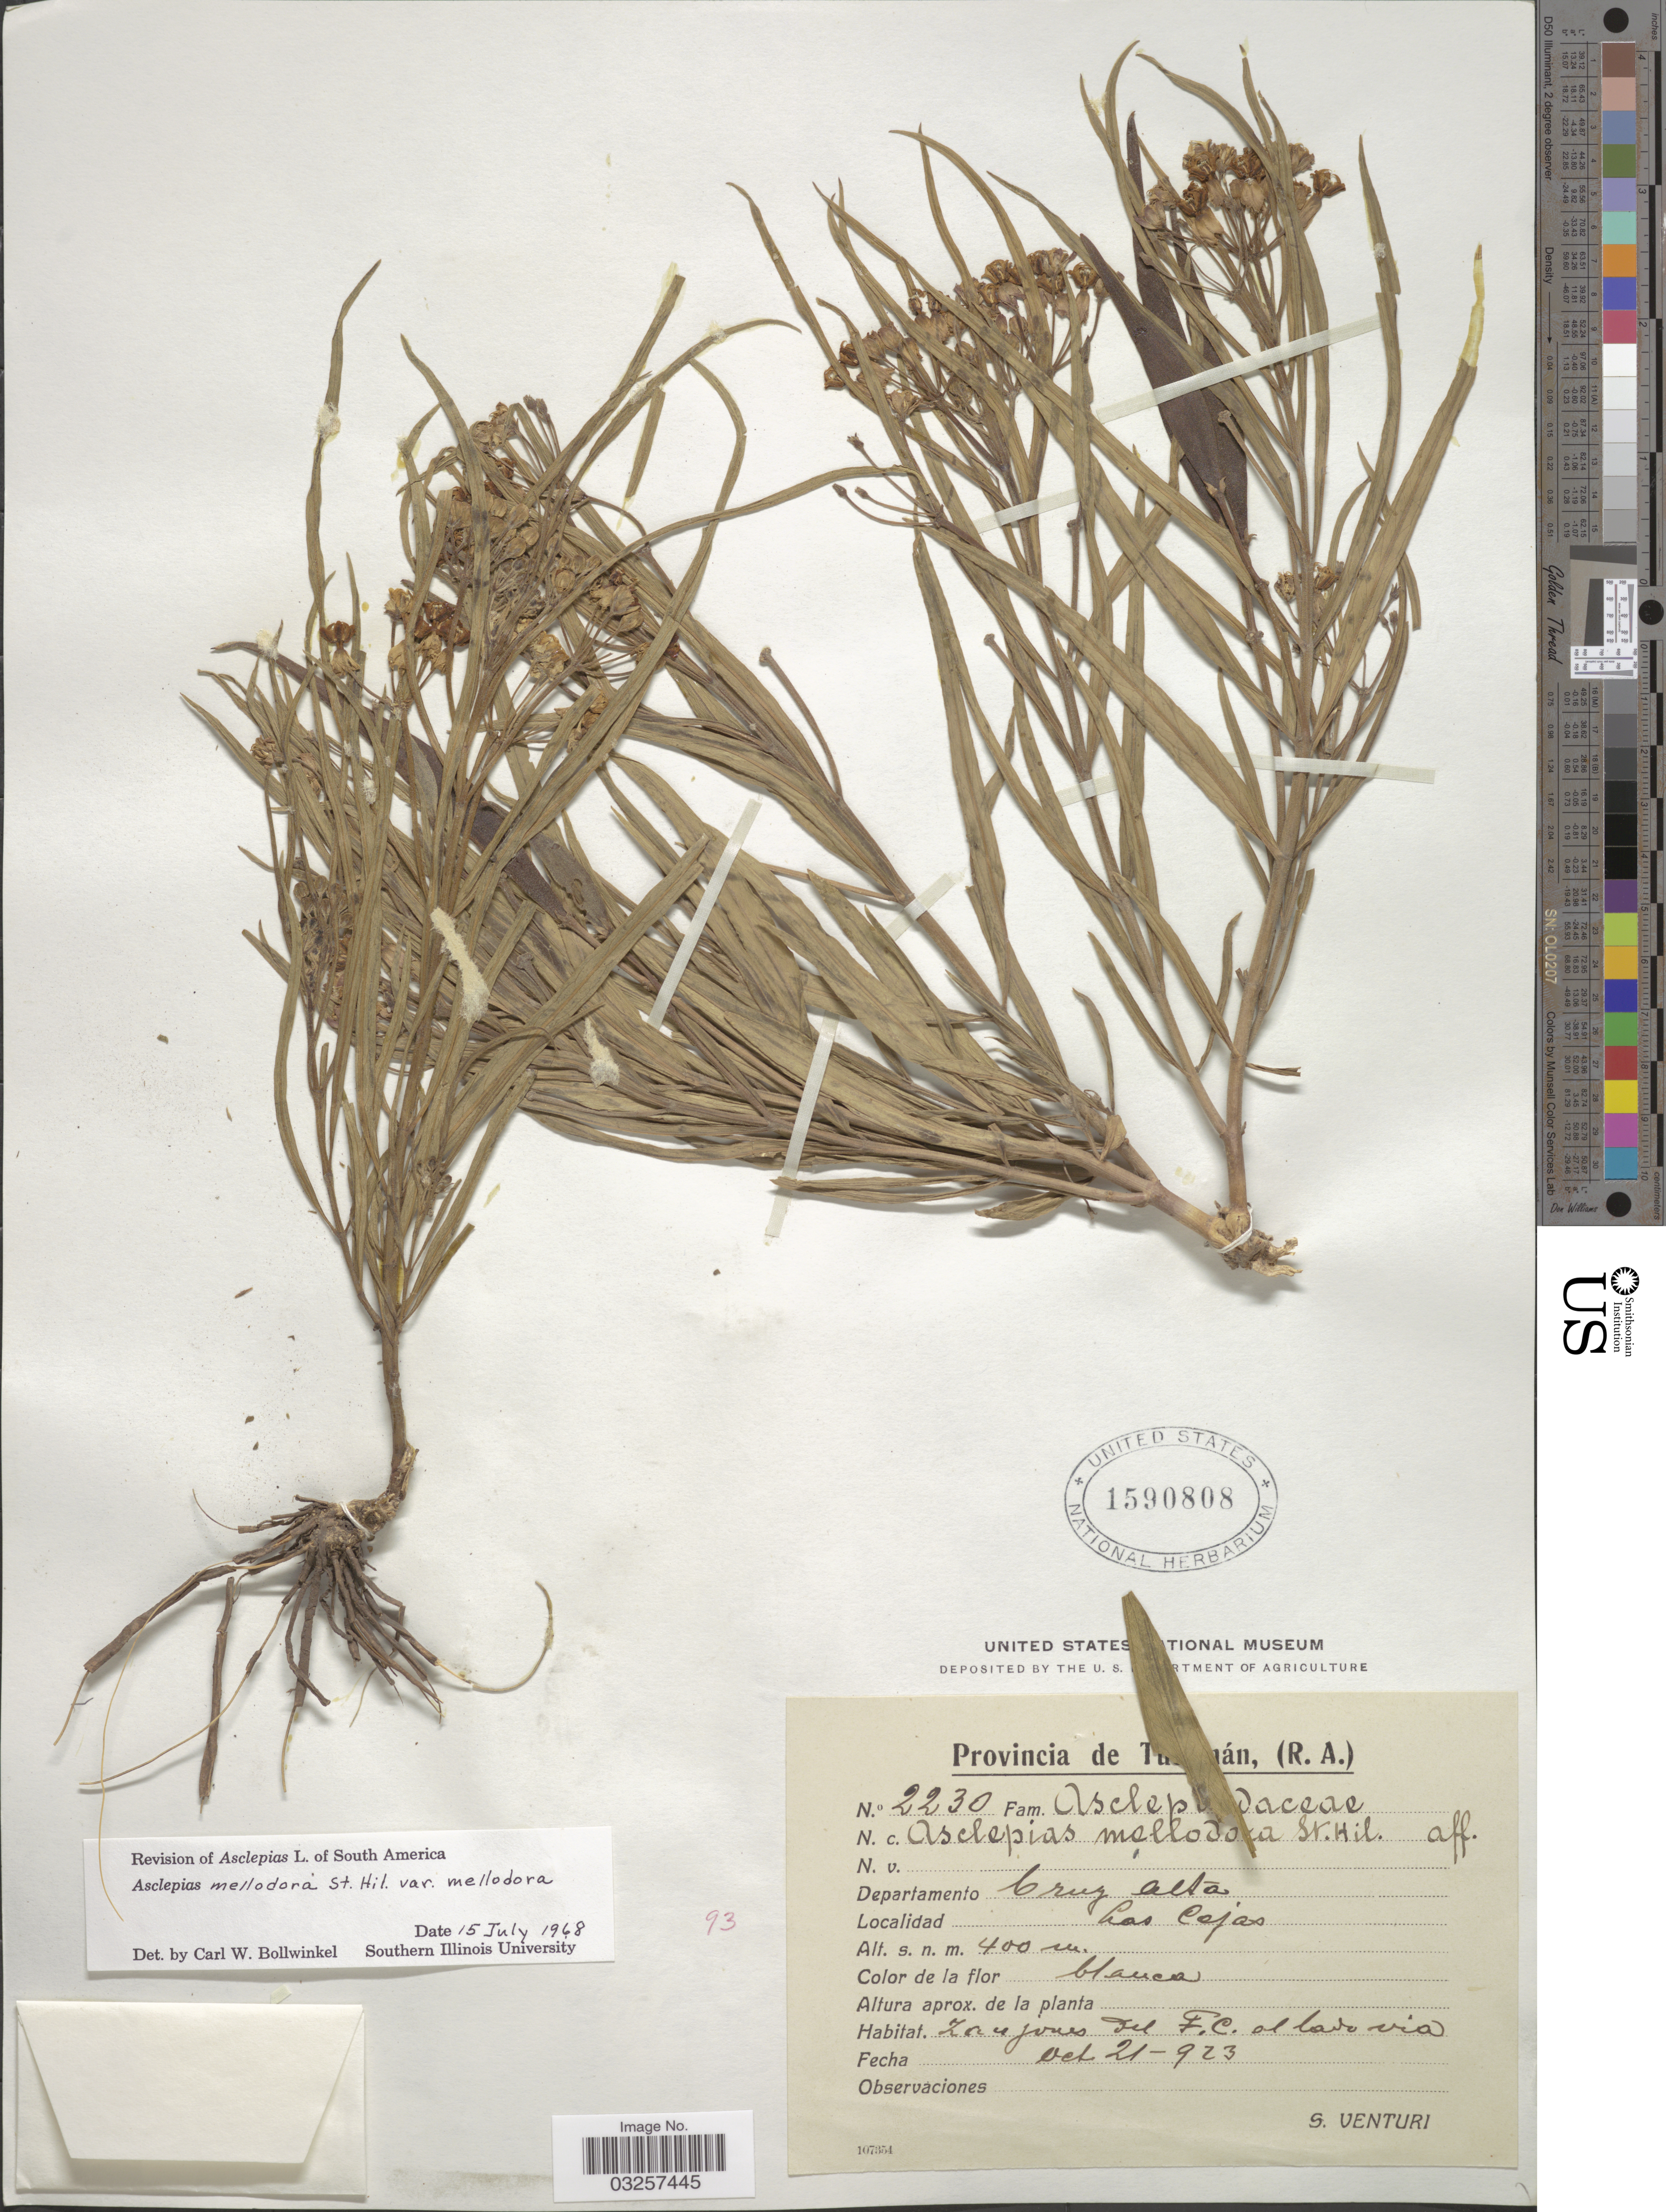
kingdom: Plantae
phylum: Tracheophyta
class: Magnoliopsida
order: Gentianales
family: Apocynaceae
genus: Asclepias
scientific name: Asclepias mellodora var. mellodora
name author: A. St.-Hil.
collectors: S. Venturi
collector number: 2230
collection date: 1923-10-21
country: Argentina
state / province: Tucuman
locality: Provincia de Tucumán. Departamento Cruz Alta. Las Cajas.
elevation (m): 400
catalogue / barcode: US 1590808